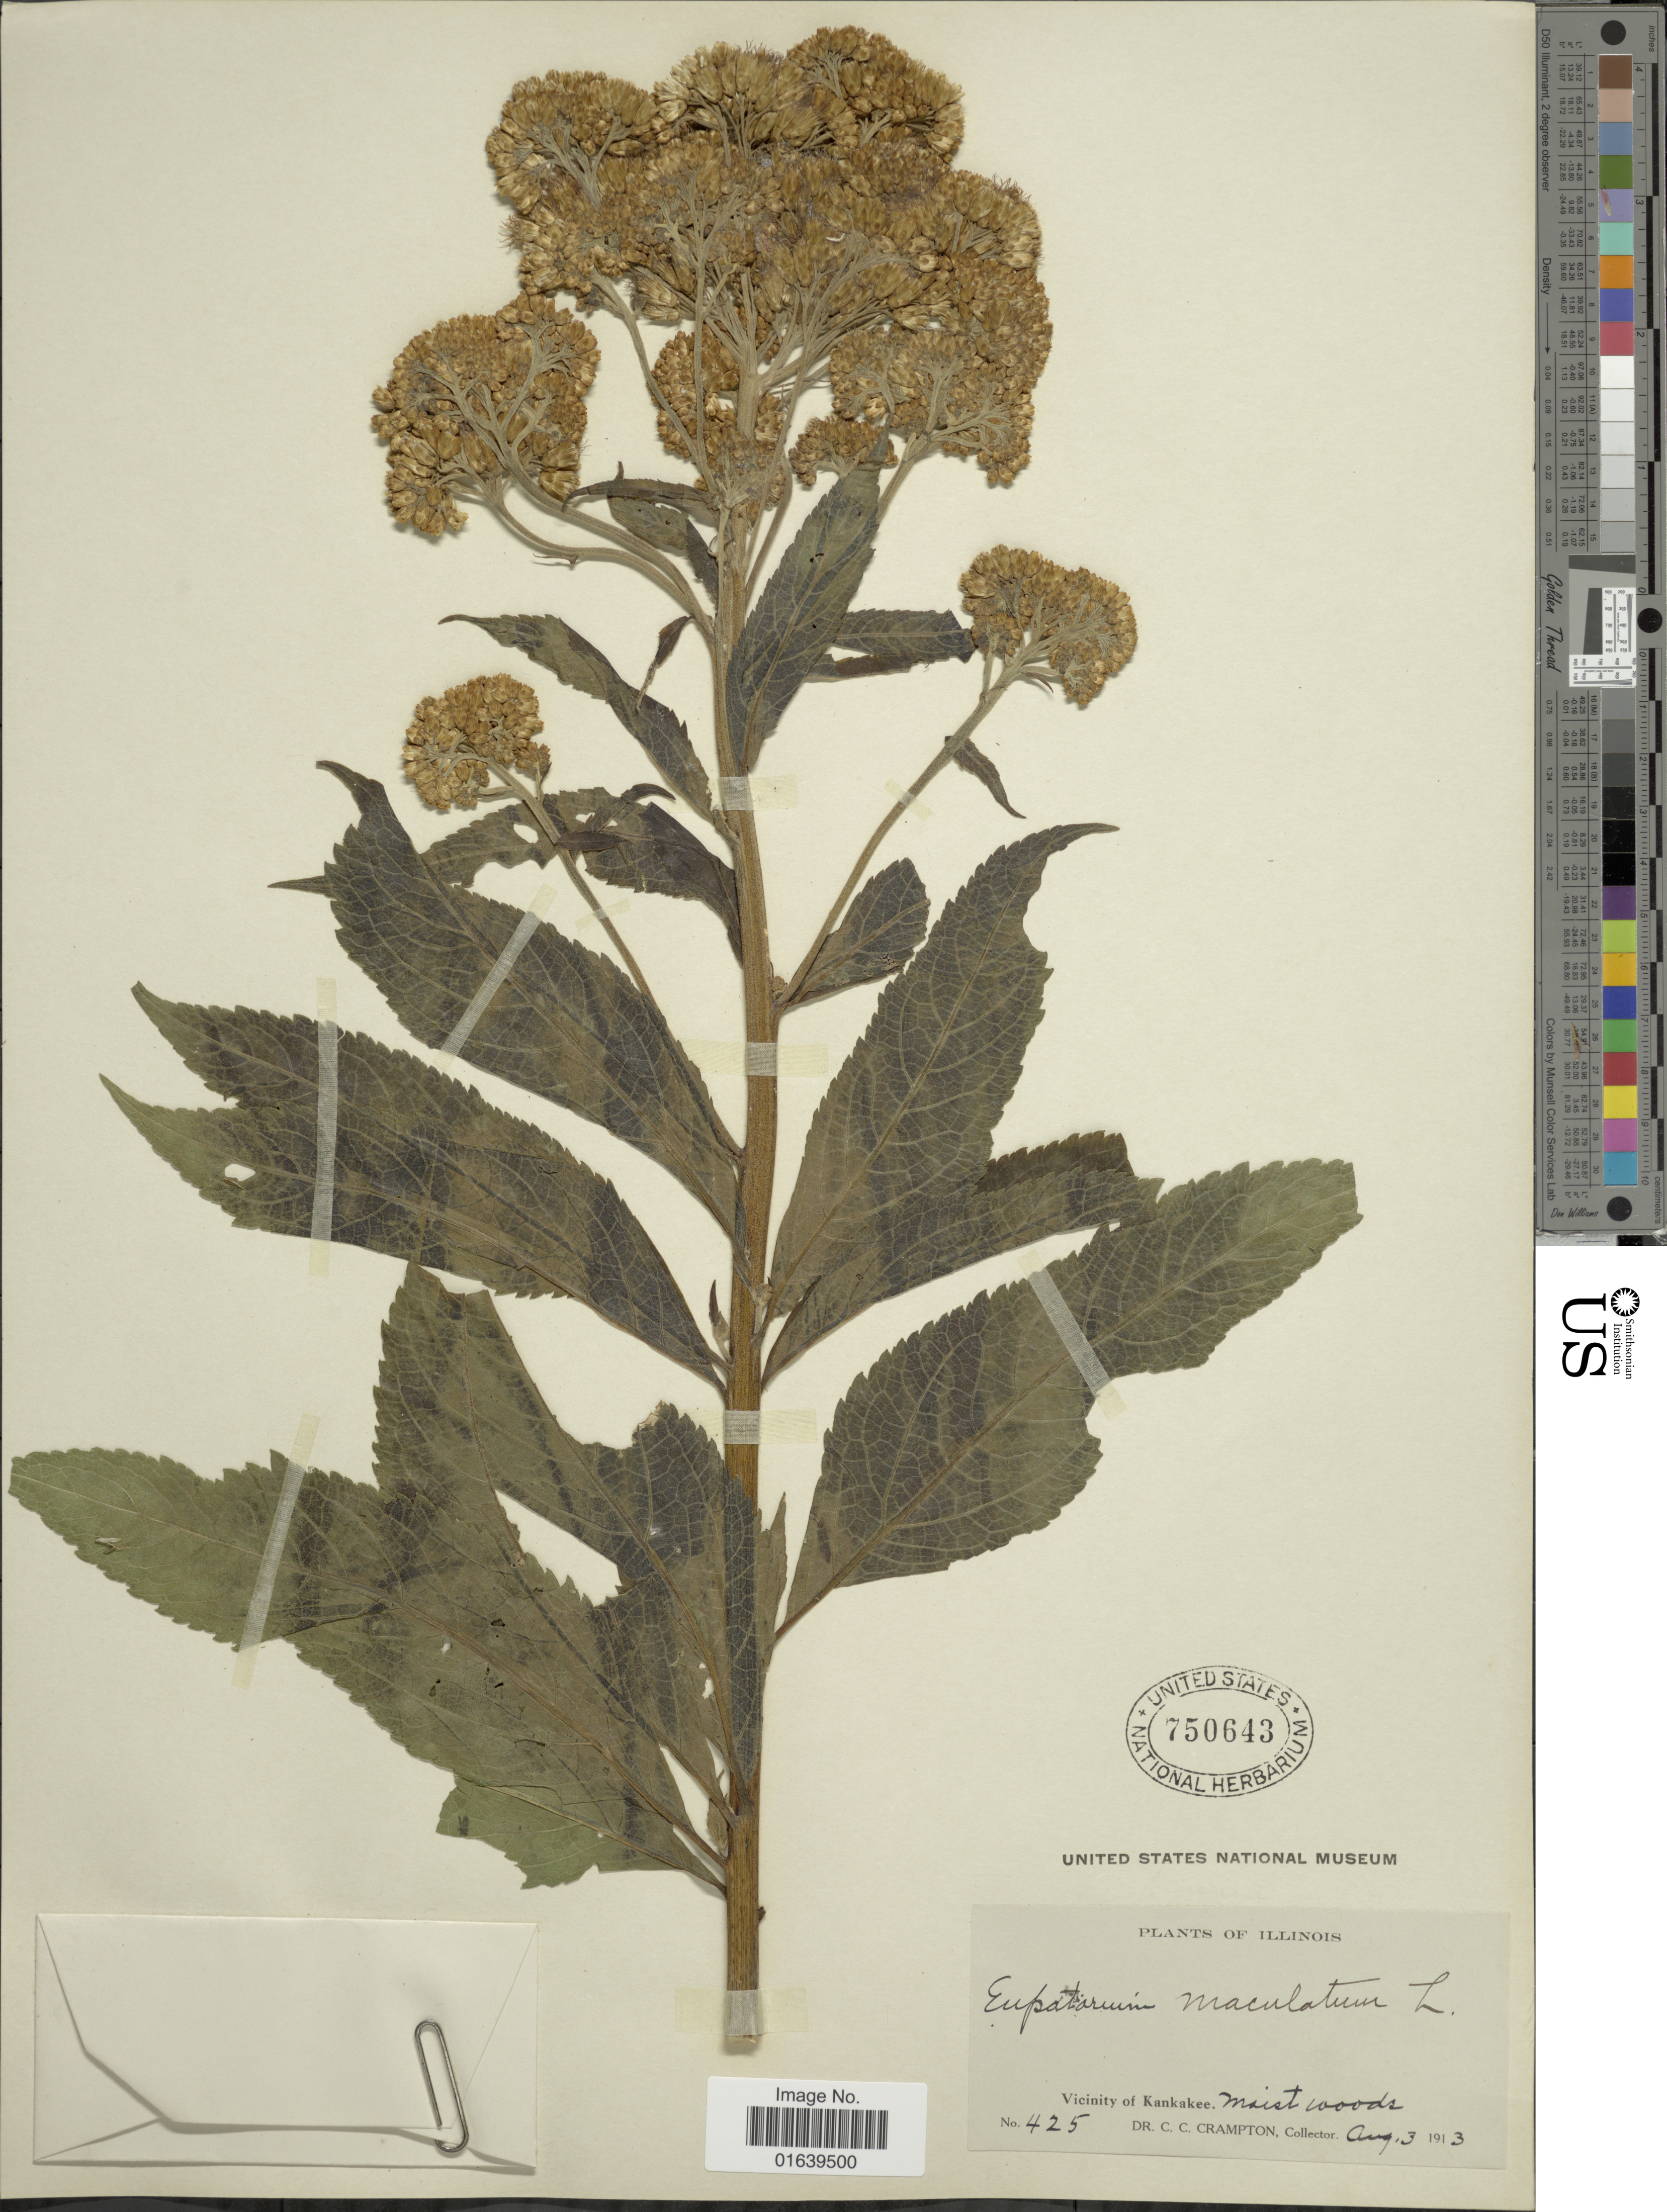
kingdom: Plantae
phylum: Tracheophyta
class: Magnoliopsida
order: Asterales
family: Asteraceae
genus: Eupatorium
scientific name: Eupatorium maculatum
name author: L.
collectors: C. Crampton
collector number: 425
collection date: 1913-08-03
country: United States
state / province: Illinois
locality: Vicinity of Kankakee, Moist woods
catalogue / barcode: US 750643